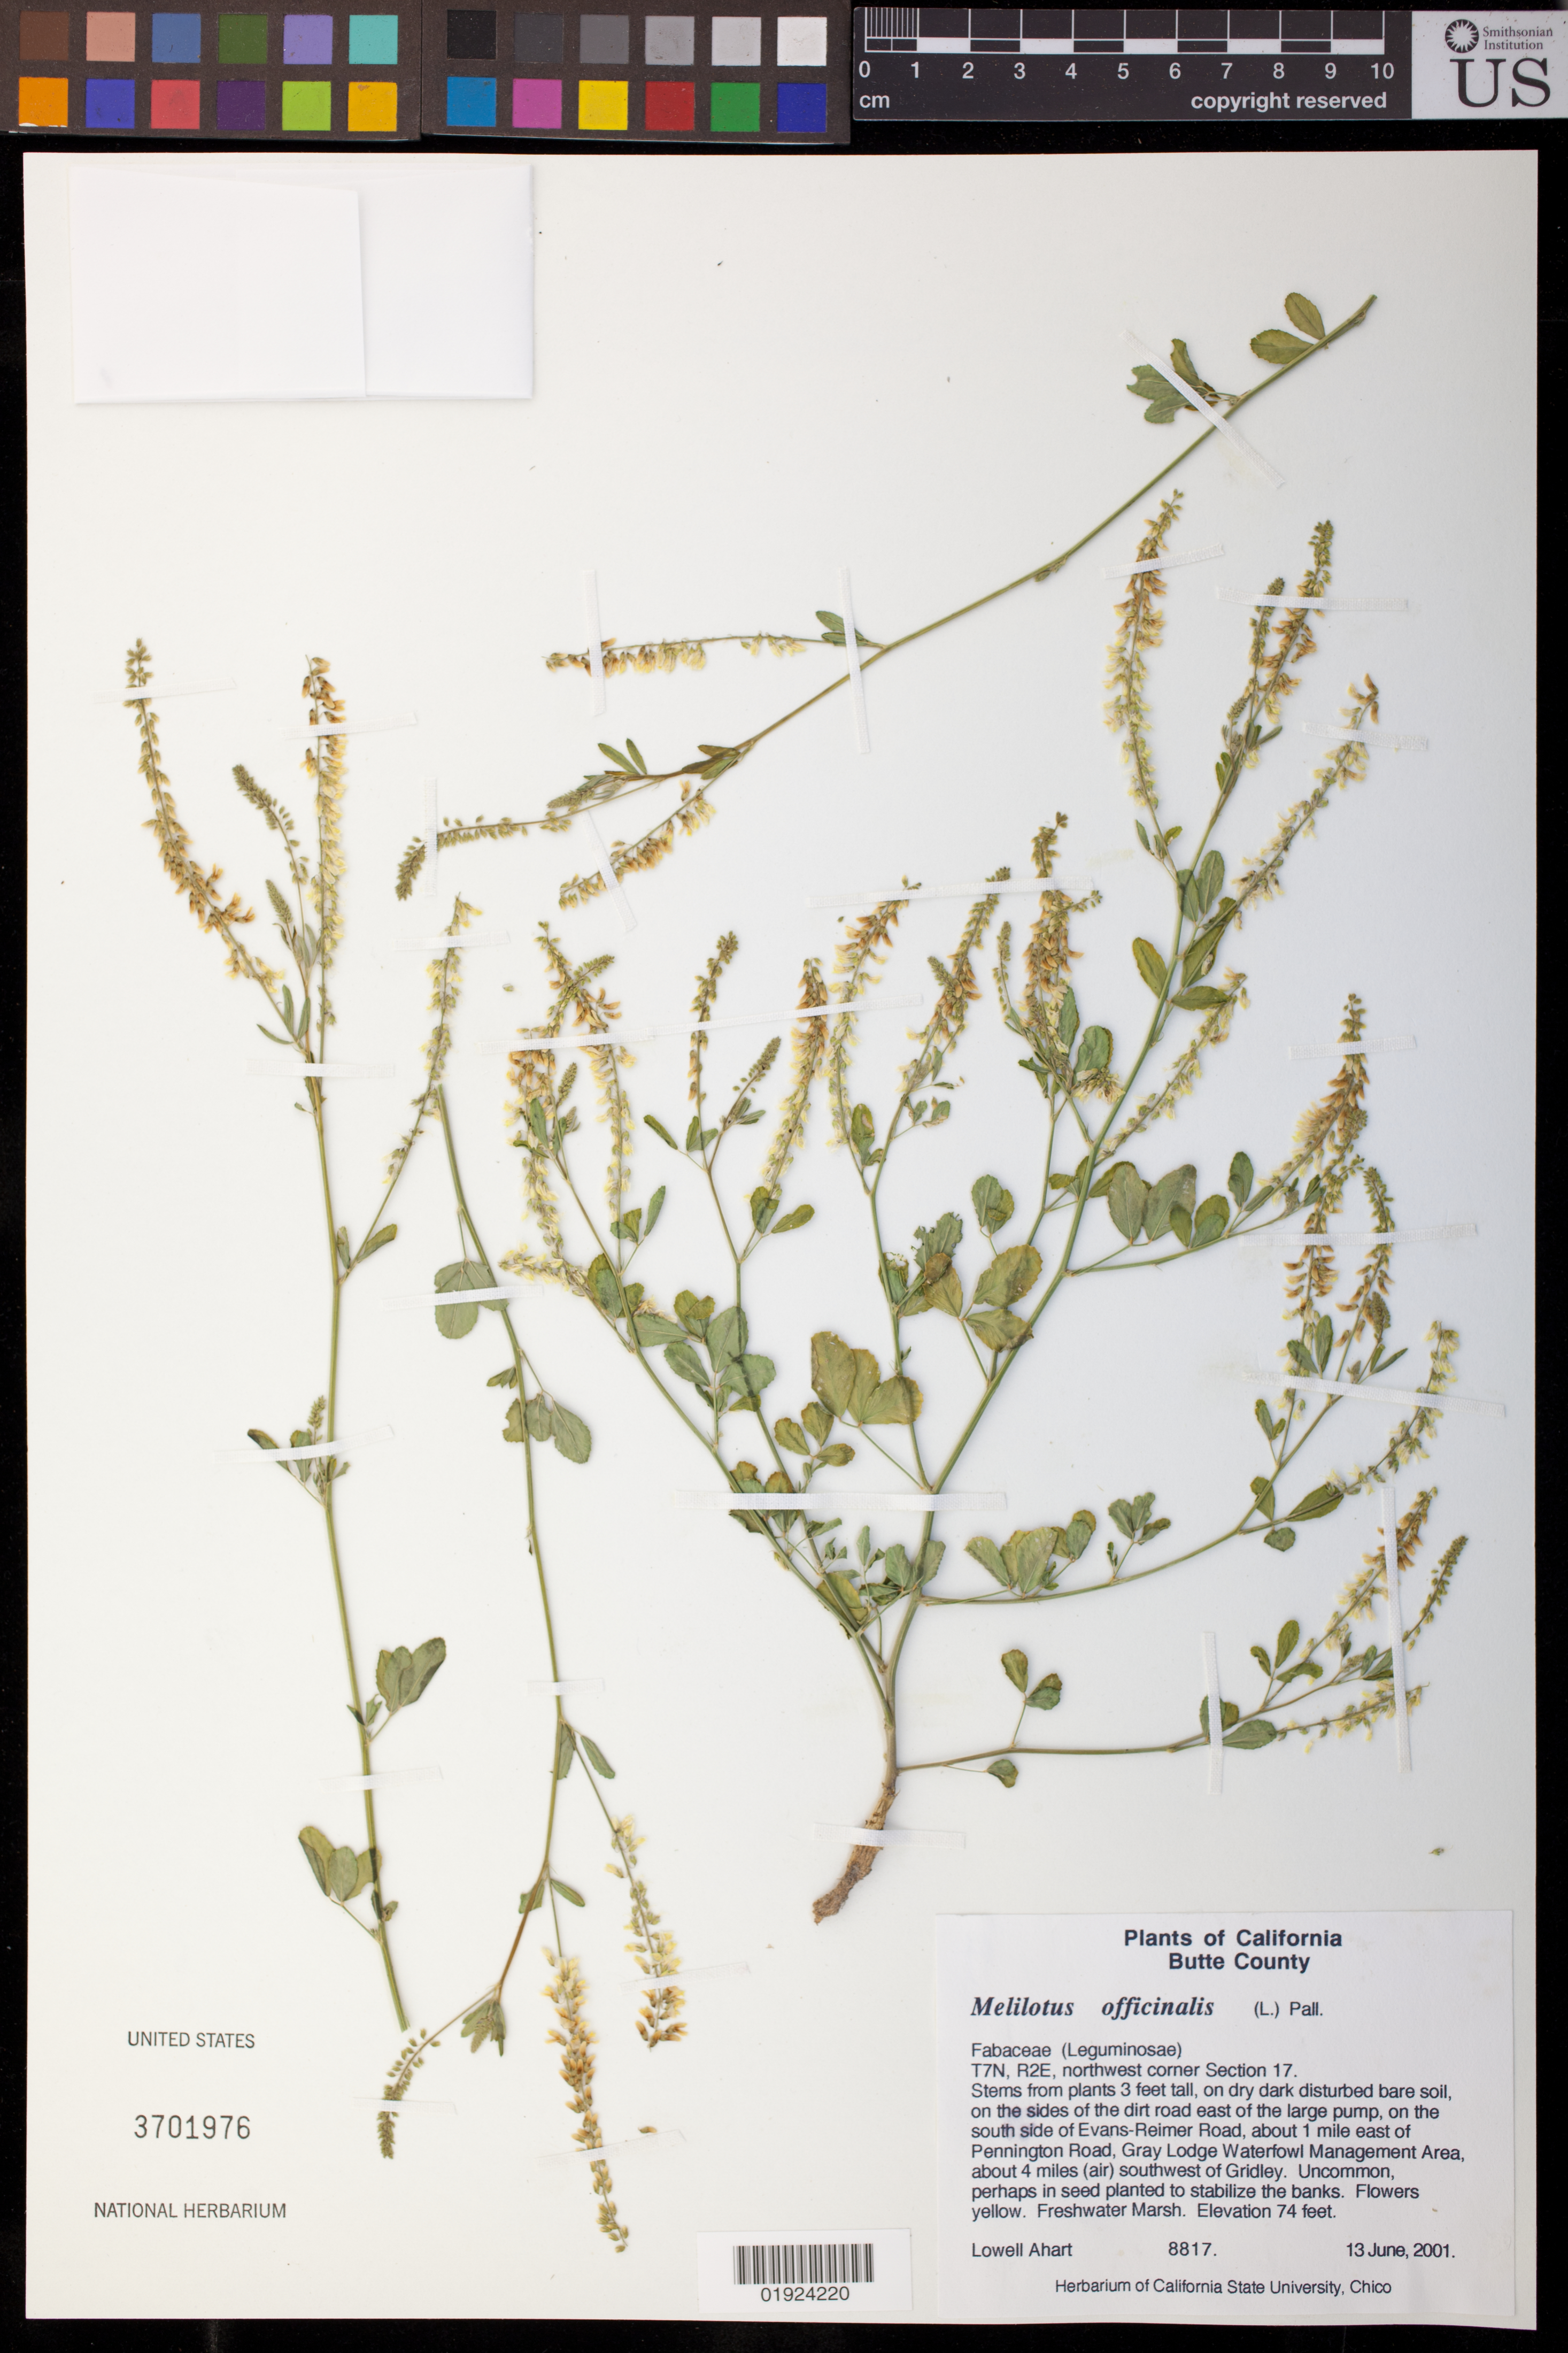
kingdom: Plantae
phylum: Tracheophyta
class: Magnoliopsida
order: Fabales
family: Fabaceae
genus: Melilotus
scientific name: Melilotus officinalis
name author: (L.) Lam.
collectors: L. Ahart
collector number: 8817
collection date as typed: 13 June, 2001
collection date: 2001-06-13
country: United States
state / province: California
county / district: Butte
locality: T17N, R2E, northwest corner Section 17. On the south side of Evans-Reimer Road, about 1 mile east of Pennington Road, Gray Lodge Waterfowl Management Area, about 4 miles (air) southwest of Gridley.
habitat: Freshwater marsh.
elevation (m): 23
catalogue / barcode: US 3701976